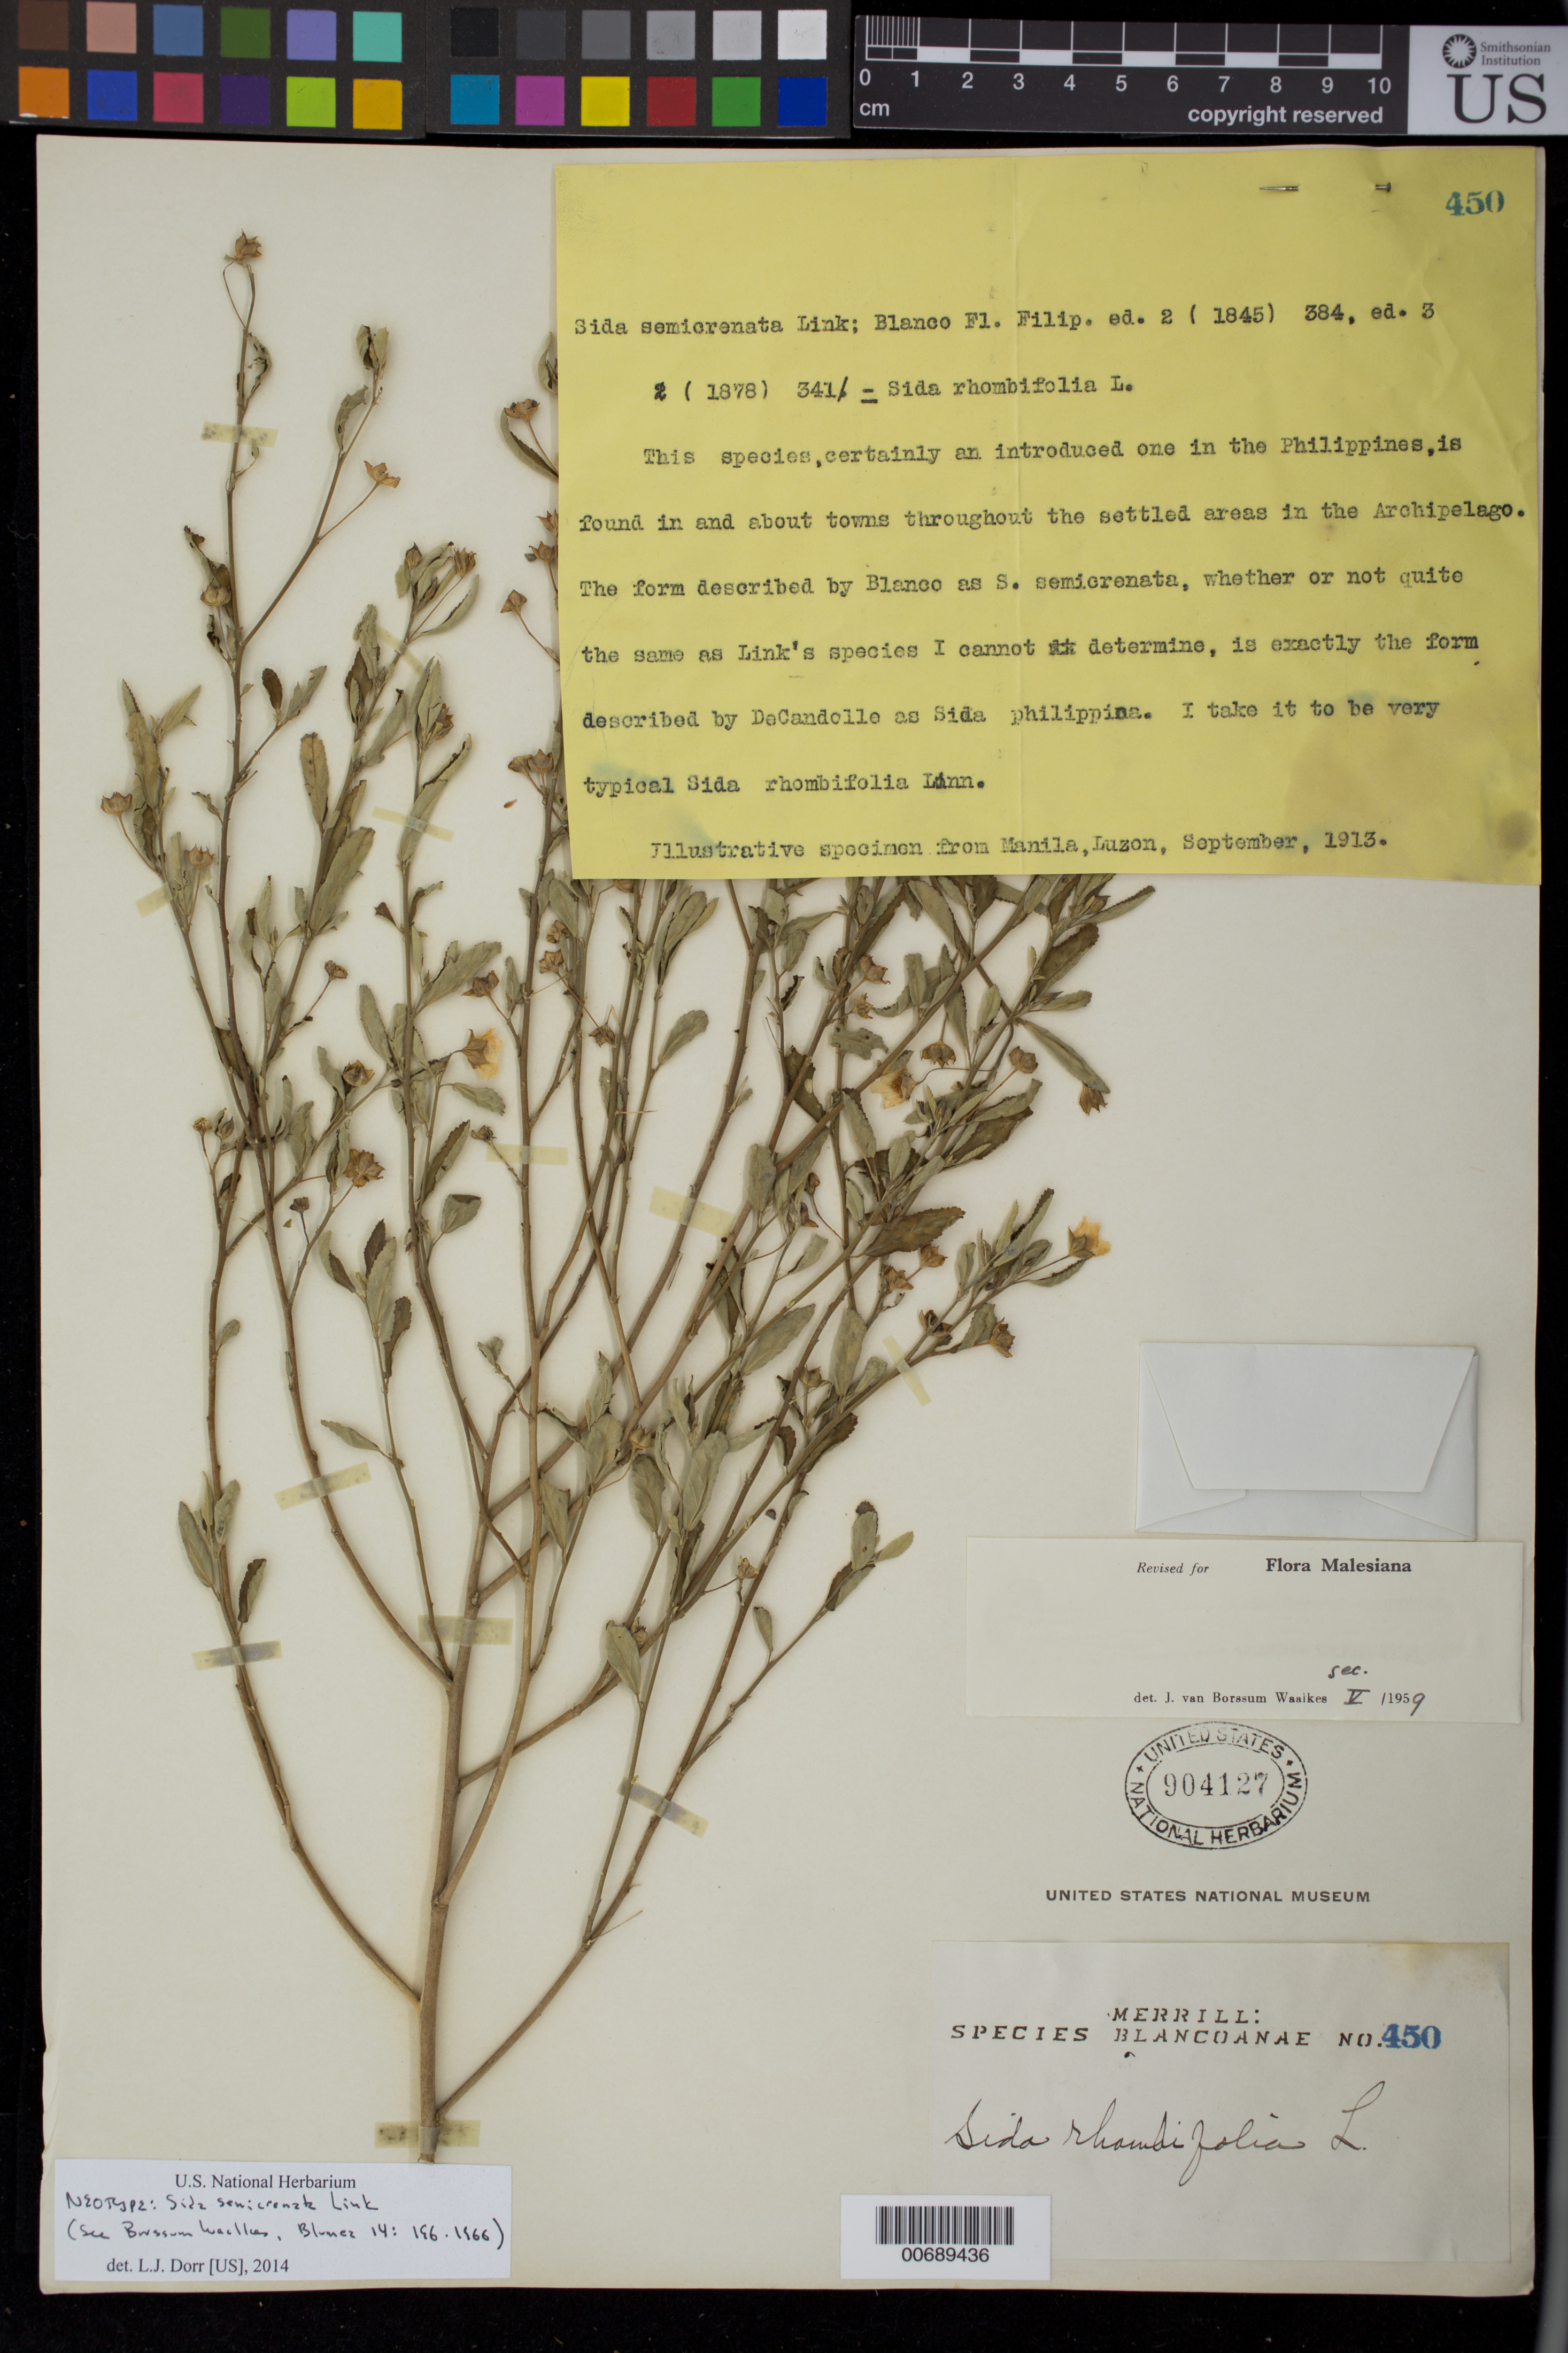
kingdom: Plantae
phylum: Tracheophyta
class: Magnoliopsida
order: Malvales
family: Malvaceae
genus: Sida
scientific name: Sida semicrenata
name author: Link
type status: Neotype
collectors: E. D. Merrill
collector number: Sp. Blancoan. 450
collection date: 1913-09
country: Philippines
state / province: National Capital Region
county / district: Manila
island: Luzon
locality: Manila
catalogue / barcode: US 904127